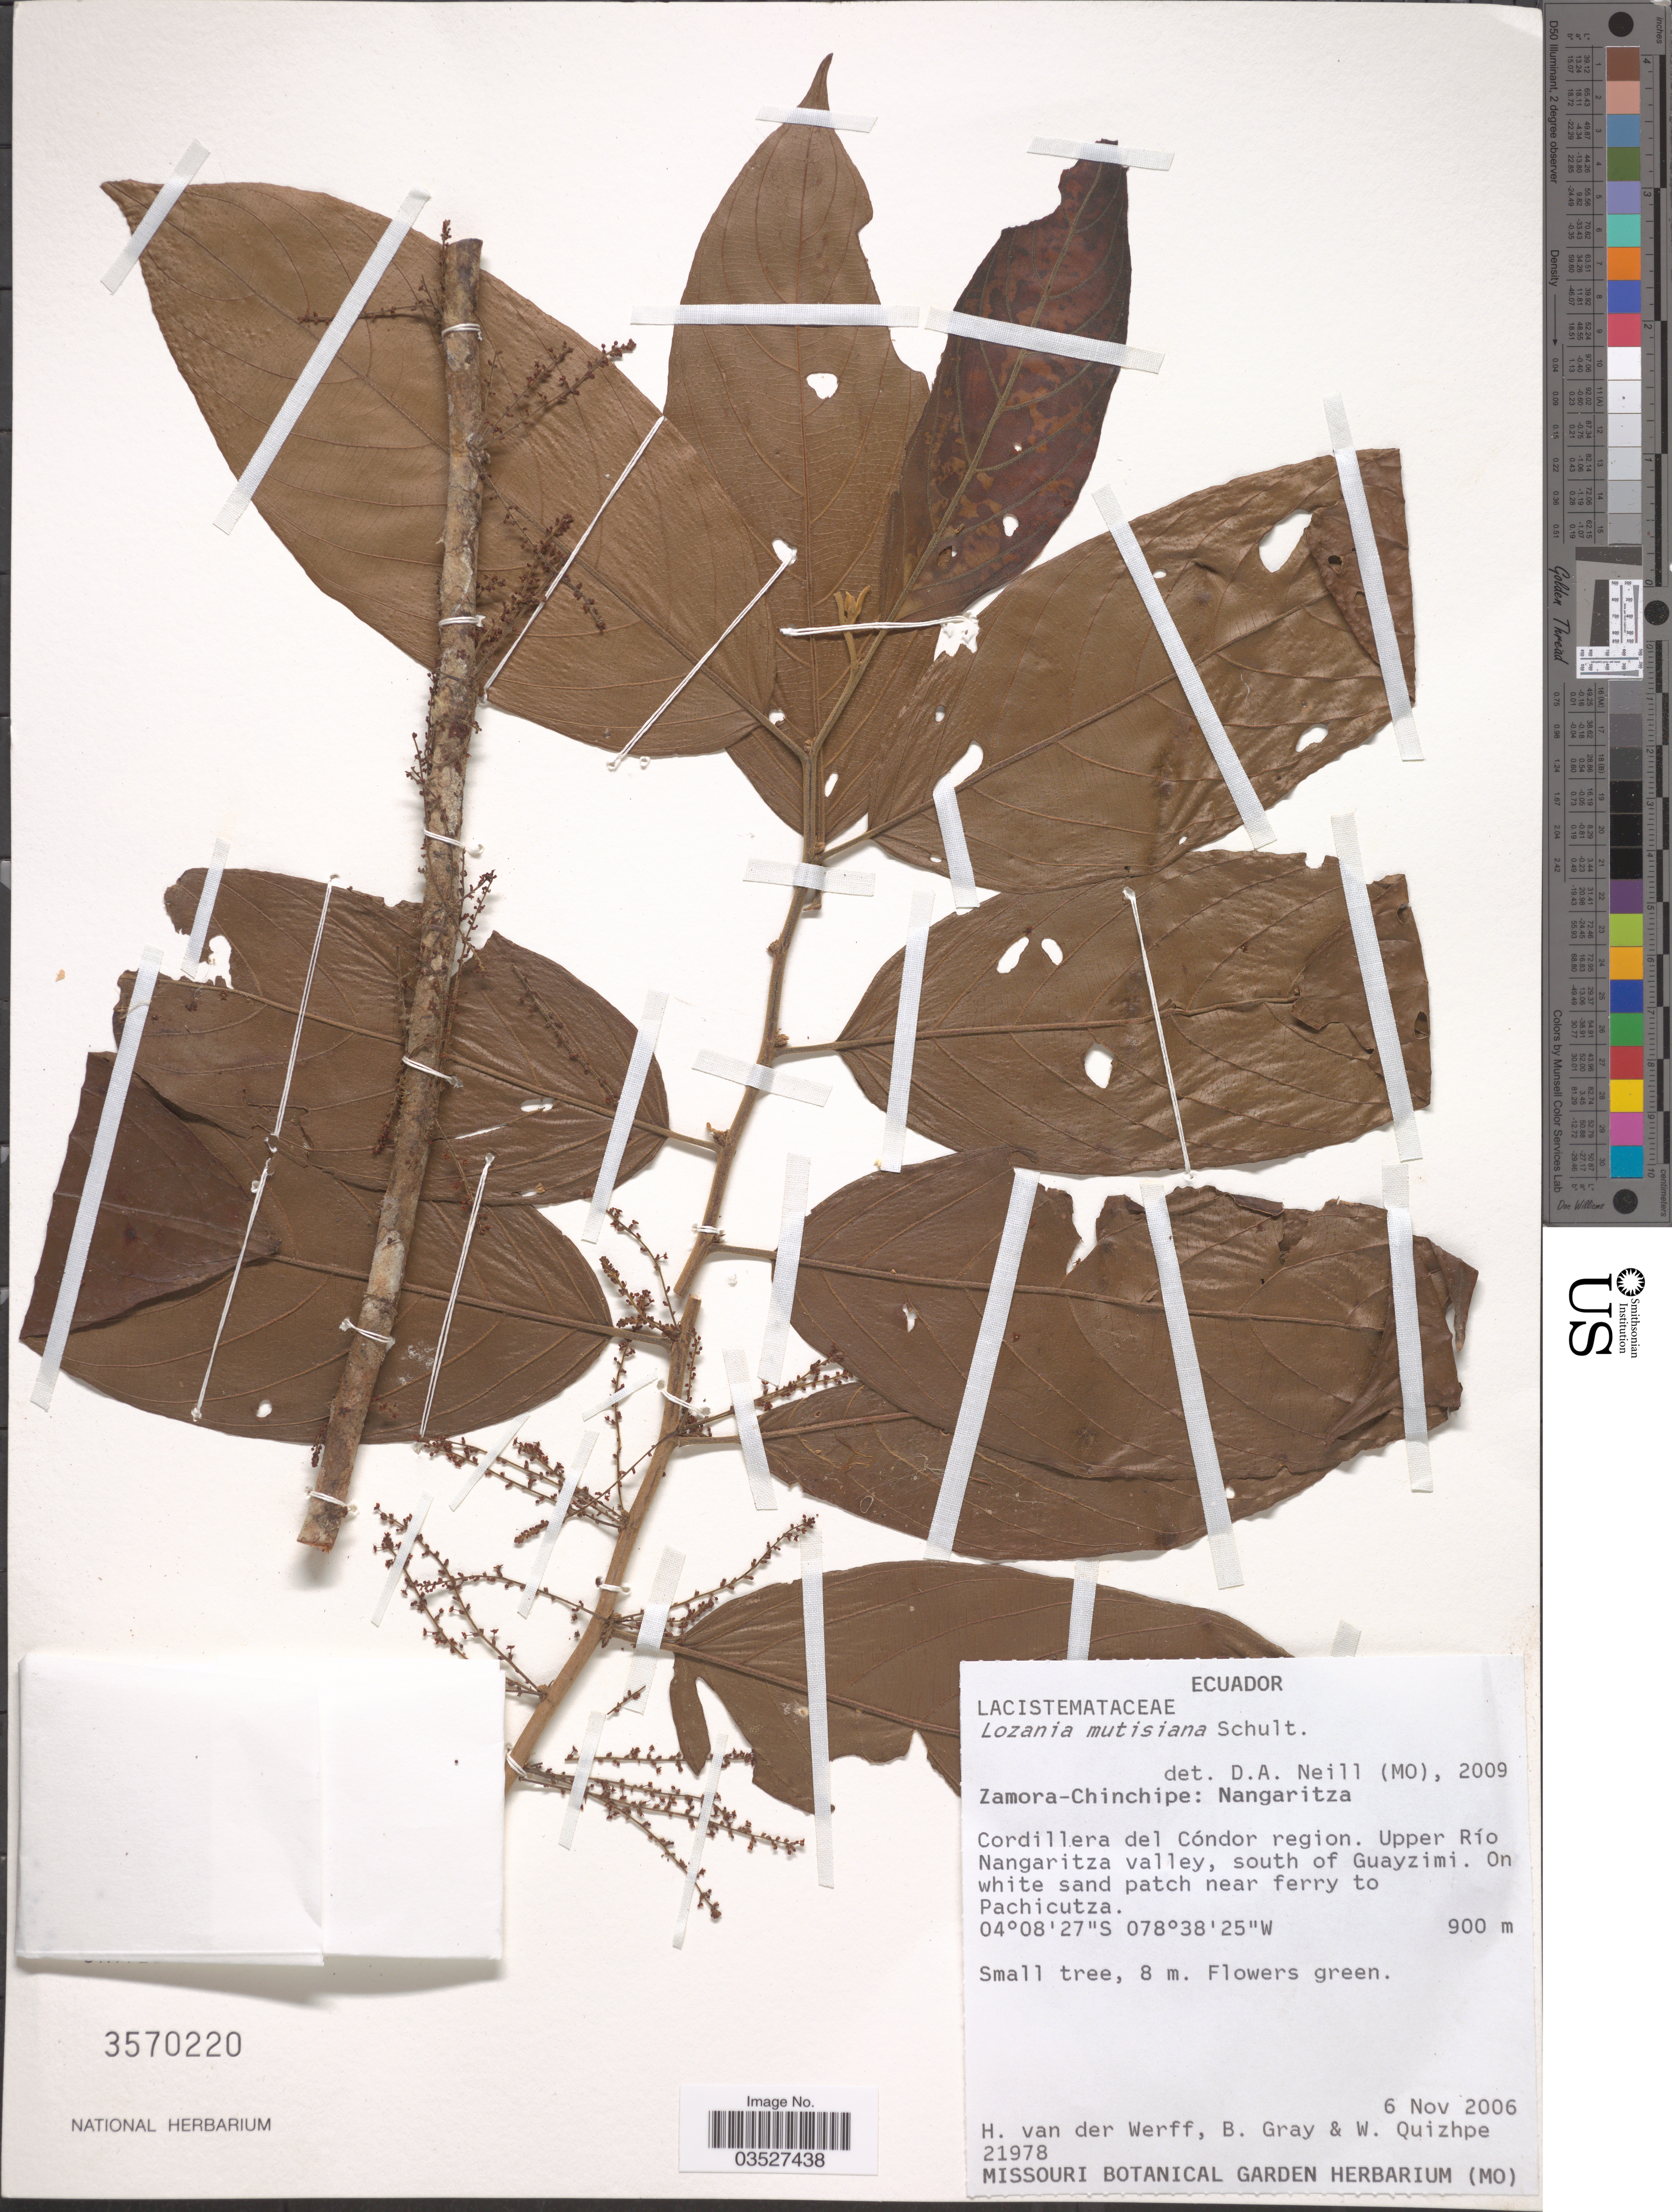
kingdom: Plantae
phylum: Tracheophyta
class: Magnoliopsida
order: Malpighiales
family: Lacistemataceae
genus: Lozania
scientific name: Lozania mutisiana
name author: Schult. in Roem. & Schult.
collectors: H. van der Werff, B. Gray & W. Quizhpe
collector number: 21978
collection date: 2006-11-06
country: Ecuador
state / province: Zamora-Chinchipe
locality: Nangaritza. Cordillera del Cóndor region. Upper Río Nangaritza valley, south of Guayzimi. On white sand patch near ferry to Pachicutza.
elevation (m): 900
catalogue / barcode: US 3570220